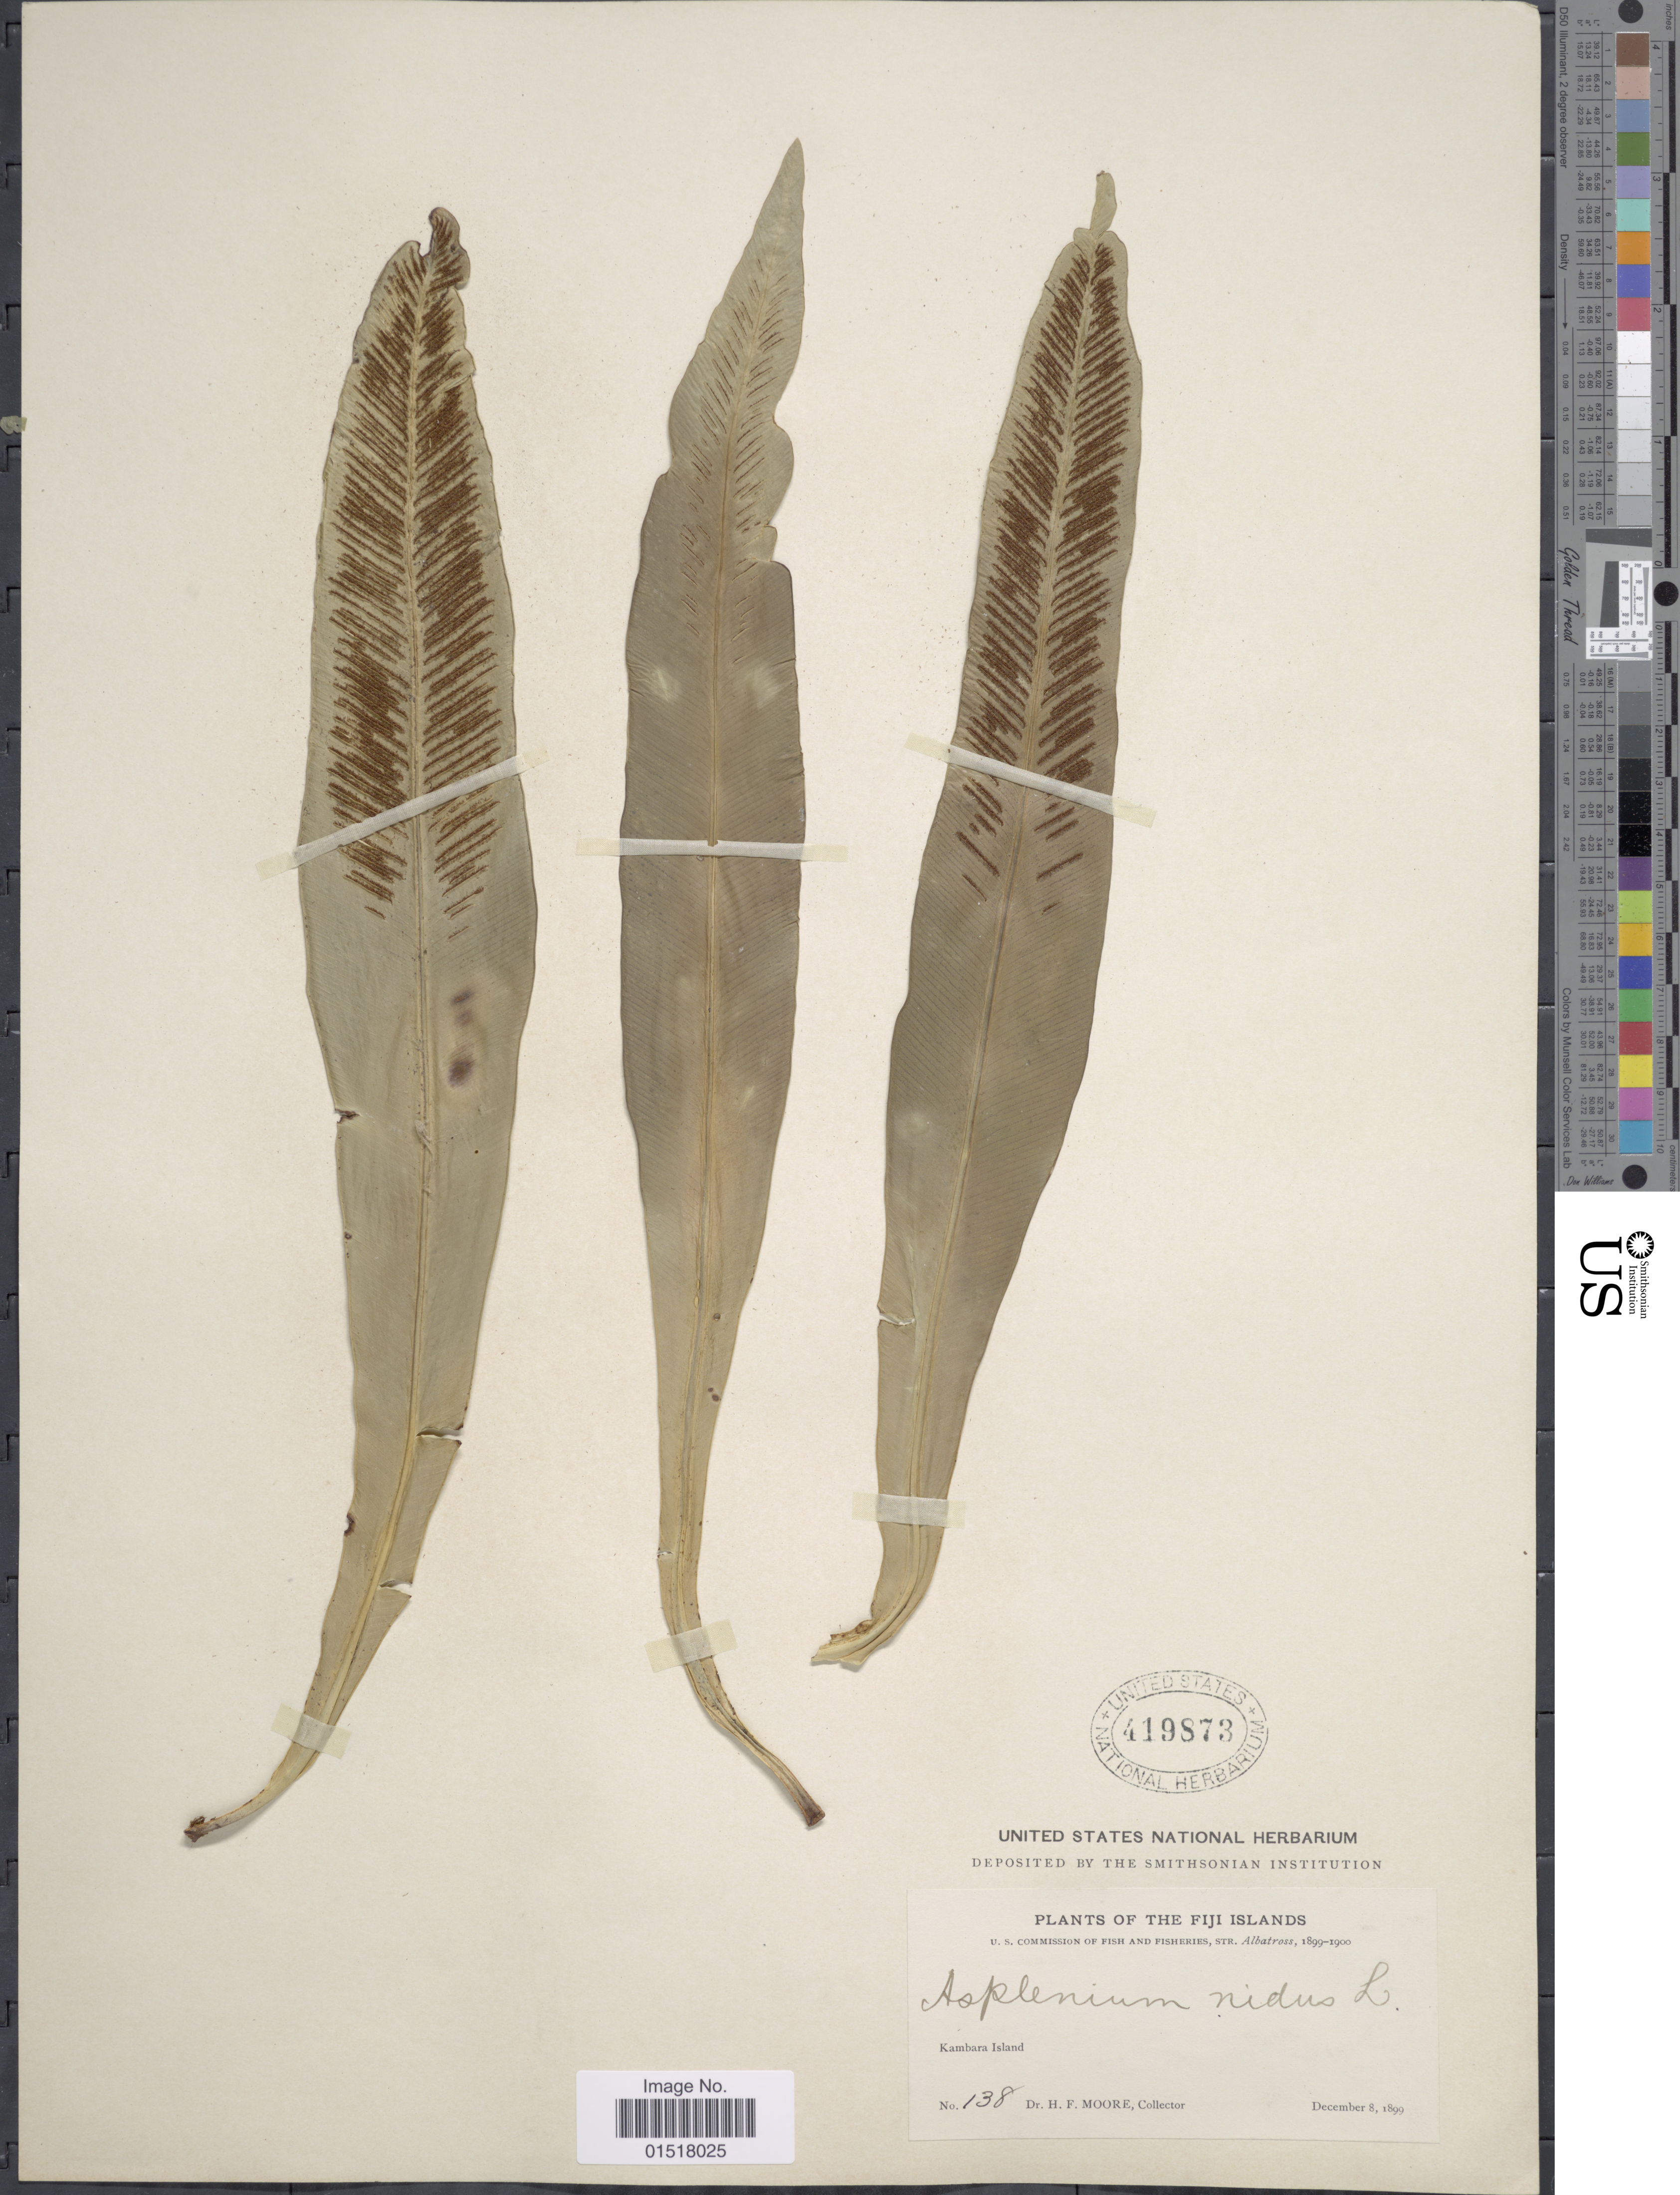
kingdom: Plantae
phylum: Tracheophyta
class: Polypodiopsida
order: Polypodiales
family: Aspleniaceae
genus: Asplenium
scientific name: Asplenium nidus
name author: L.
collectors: H. F. Moore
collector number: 138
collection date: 1899-12-08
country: Fiji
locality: Fiji Islands. Kambara Island.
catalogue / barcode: US 419873